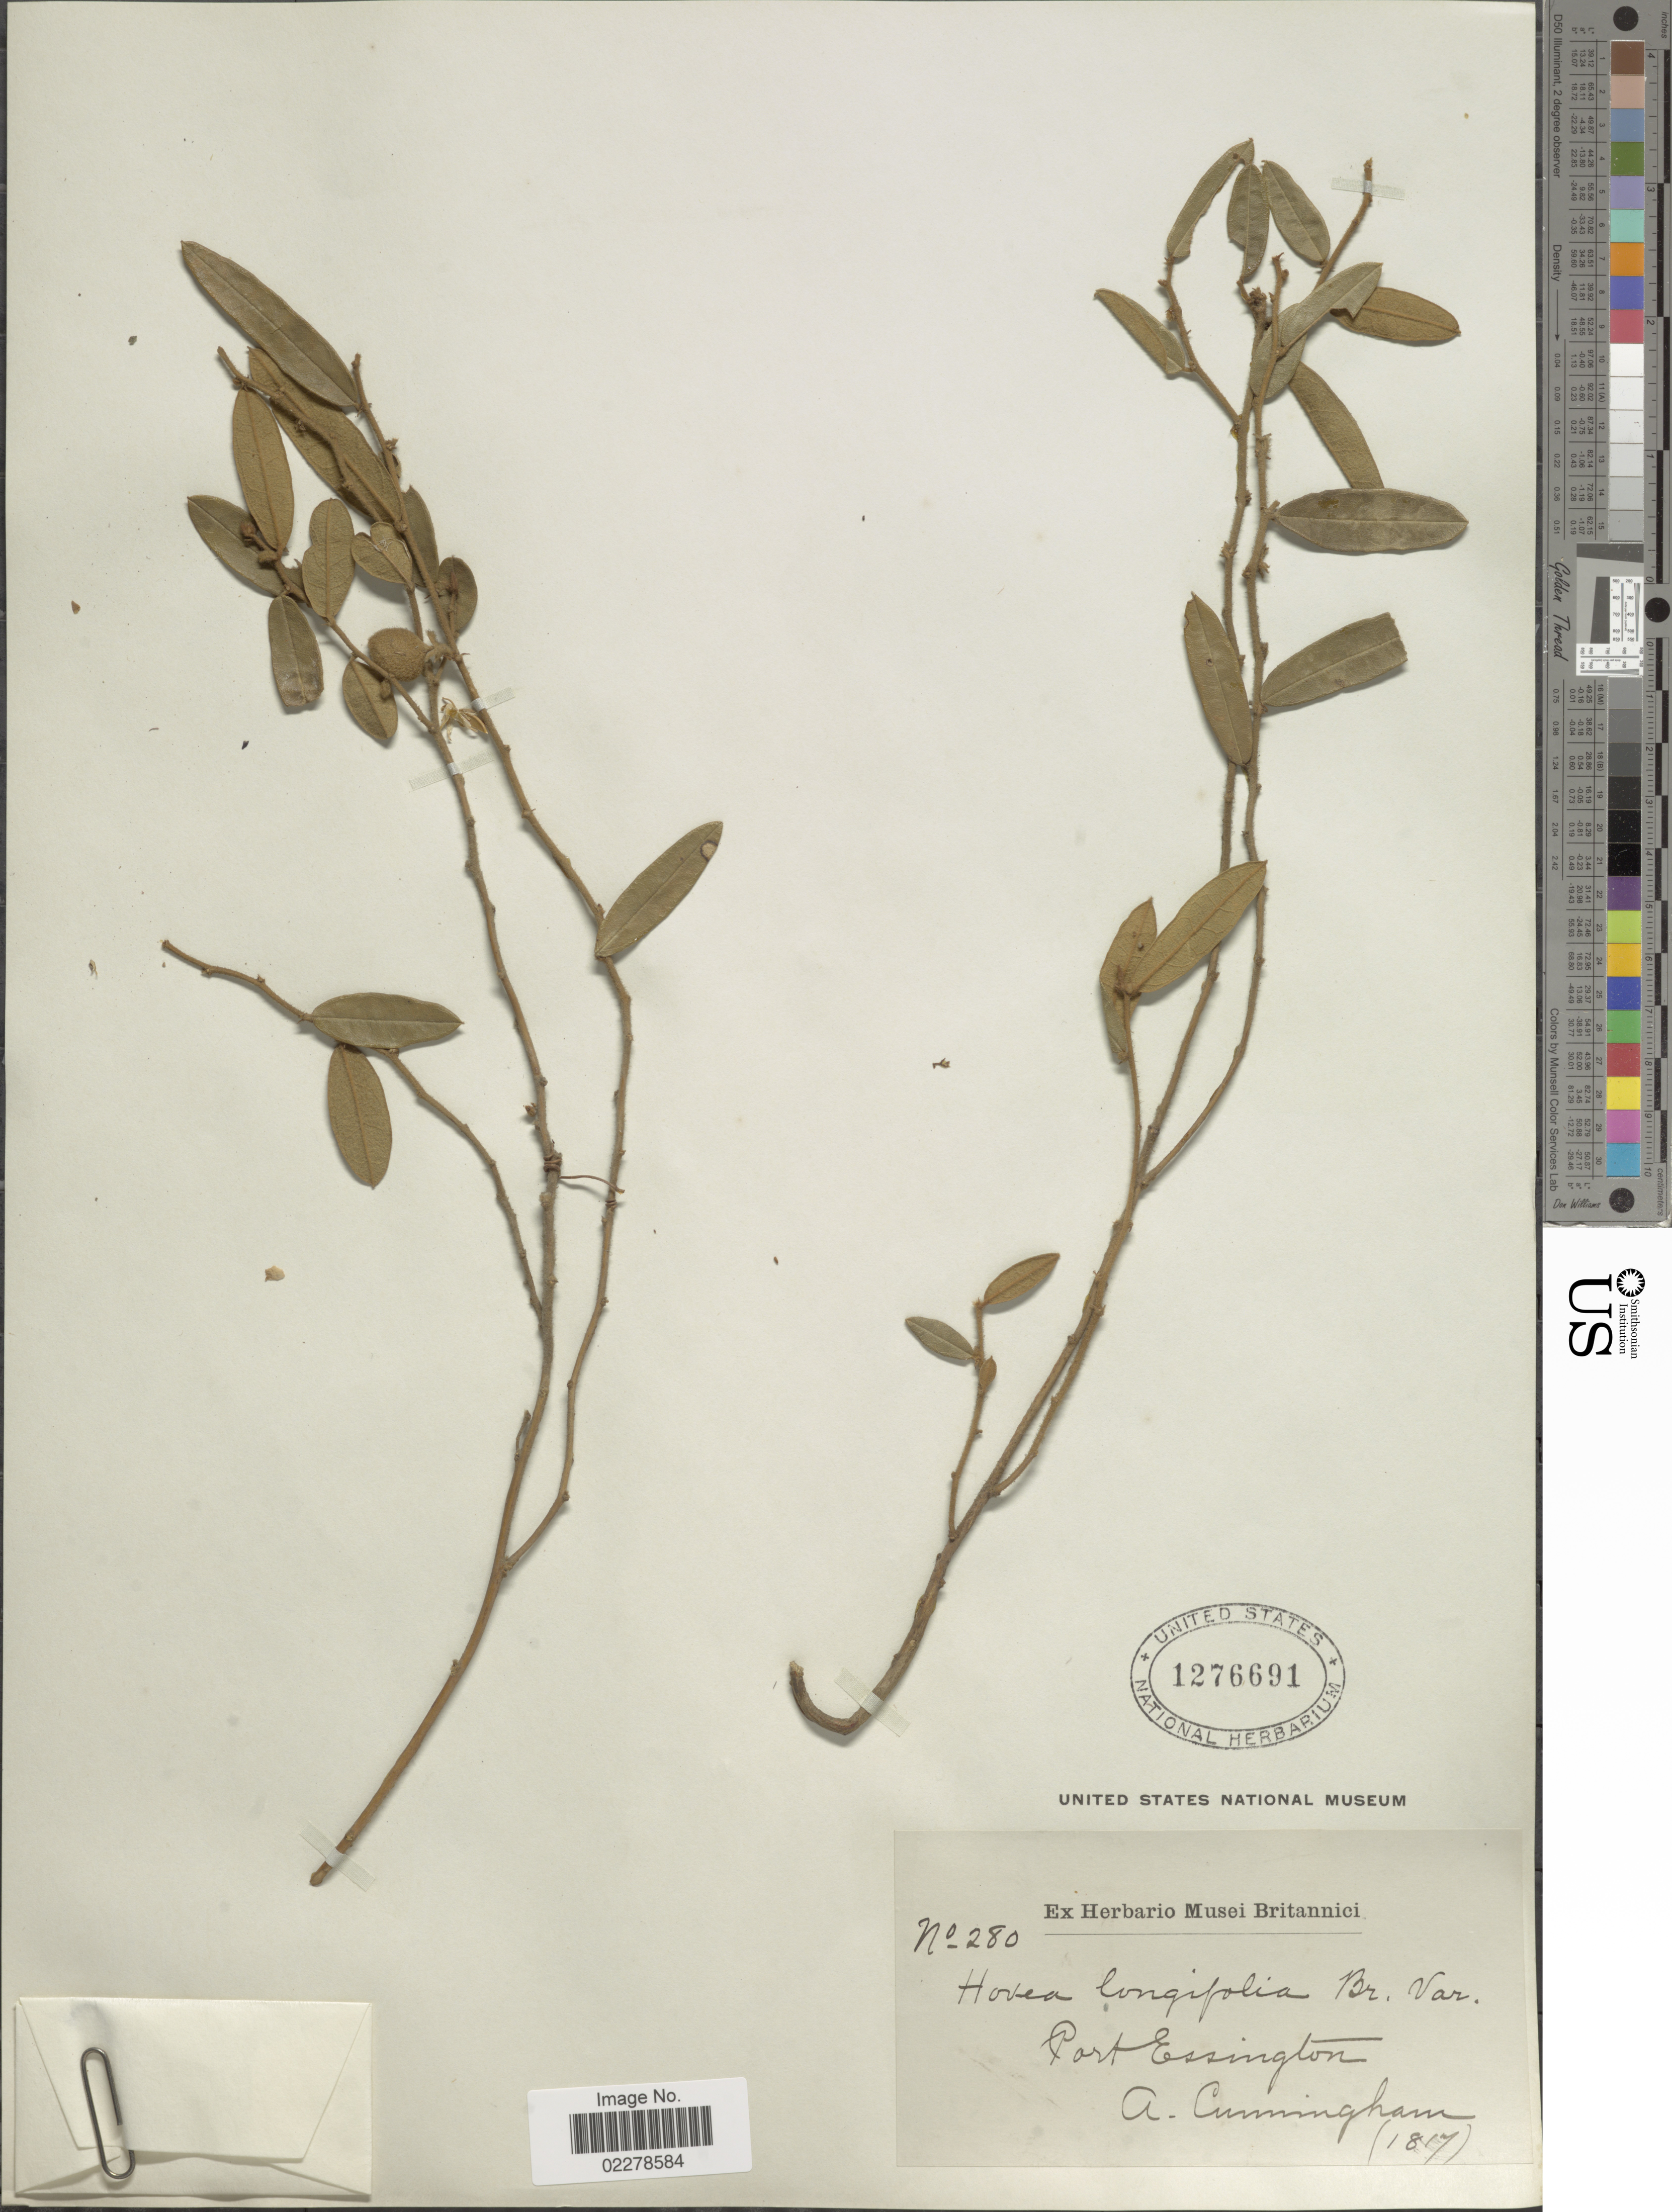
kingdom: Plantae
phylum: Tracheophyta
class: Magnoliopsida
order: Fabales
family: Fabaceae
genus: Hovea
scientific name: Hovea longifolia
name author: R. Br.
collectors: A. Cunningham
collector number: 280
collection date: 1817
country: Australia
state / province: Northern Territory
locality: Port Essington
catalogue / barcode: US 1276691